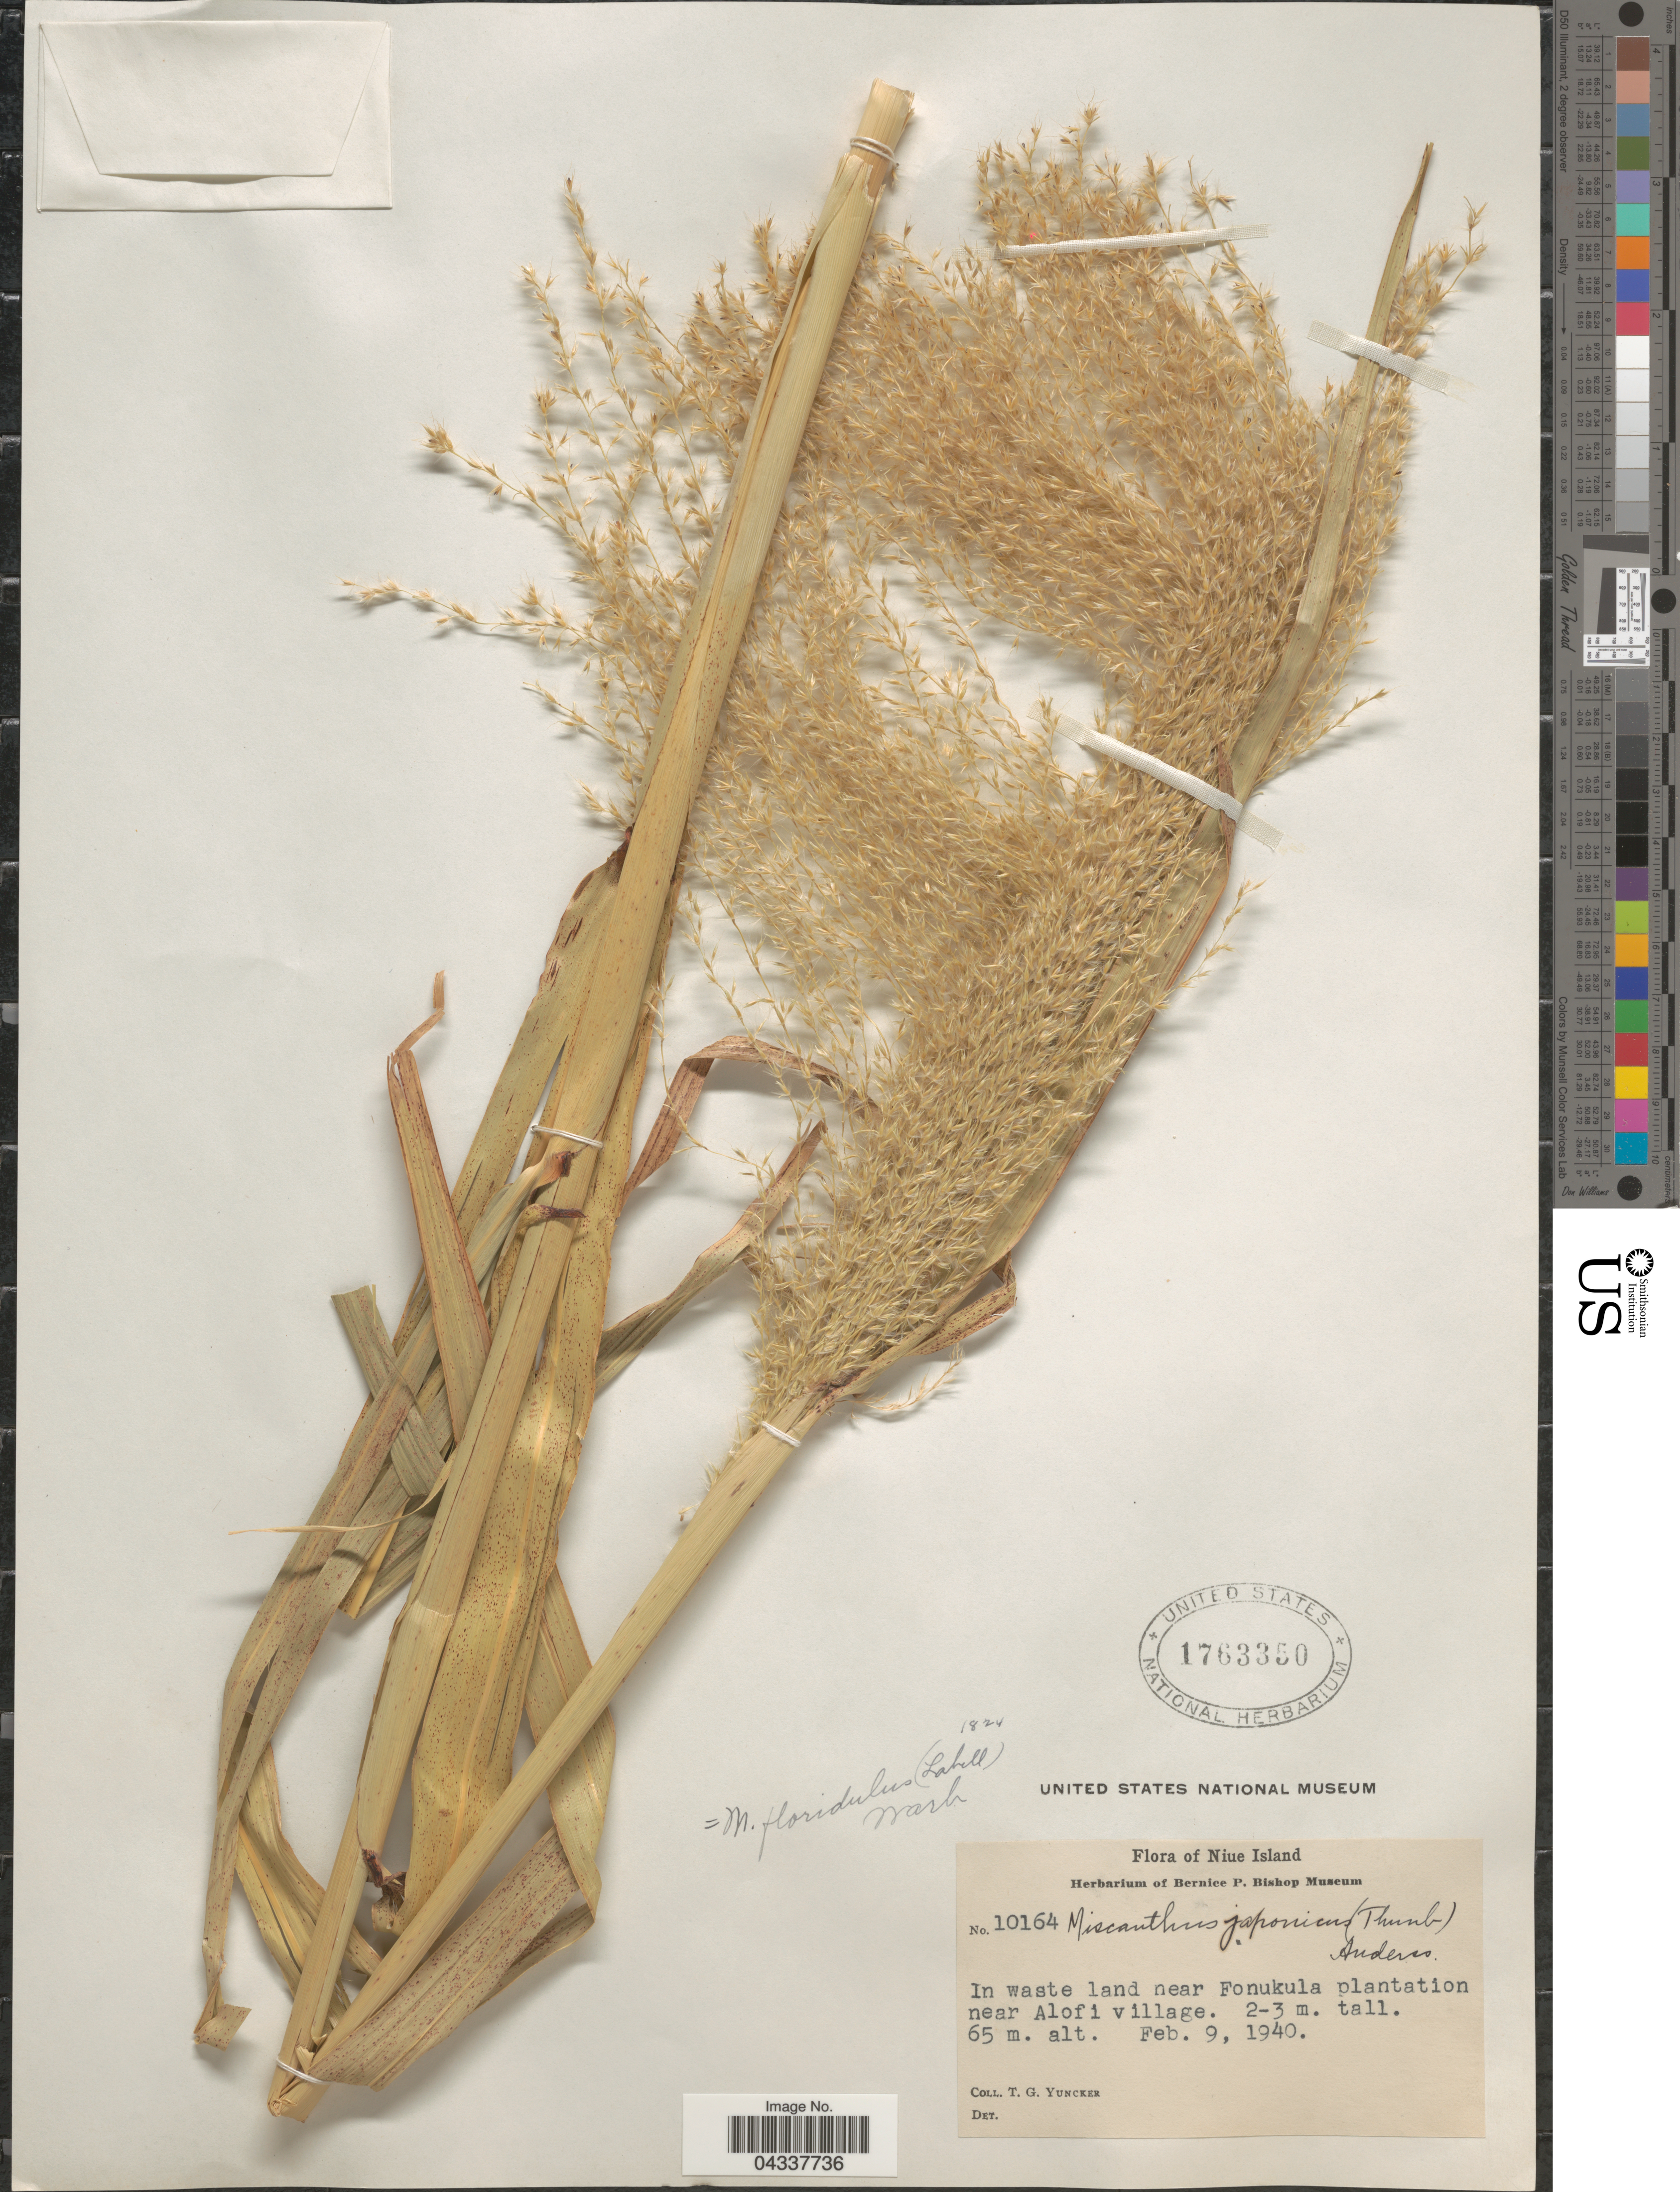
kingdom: Plantae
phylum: Tracheophyta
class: Liliopsida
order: Poales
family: Poaceae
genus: Miscanthus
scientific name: Miscanthus sinensis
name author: Andersson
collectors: T. G. Yuncker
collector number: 10164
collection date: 1940-02-09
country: Wallis and Futuna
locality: Niue Island. In waste land near Fonukula plantation near Alofi village.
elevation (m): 65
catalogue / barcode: US 1763350